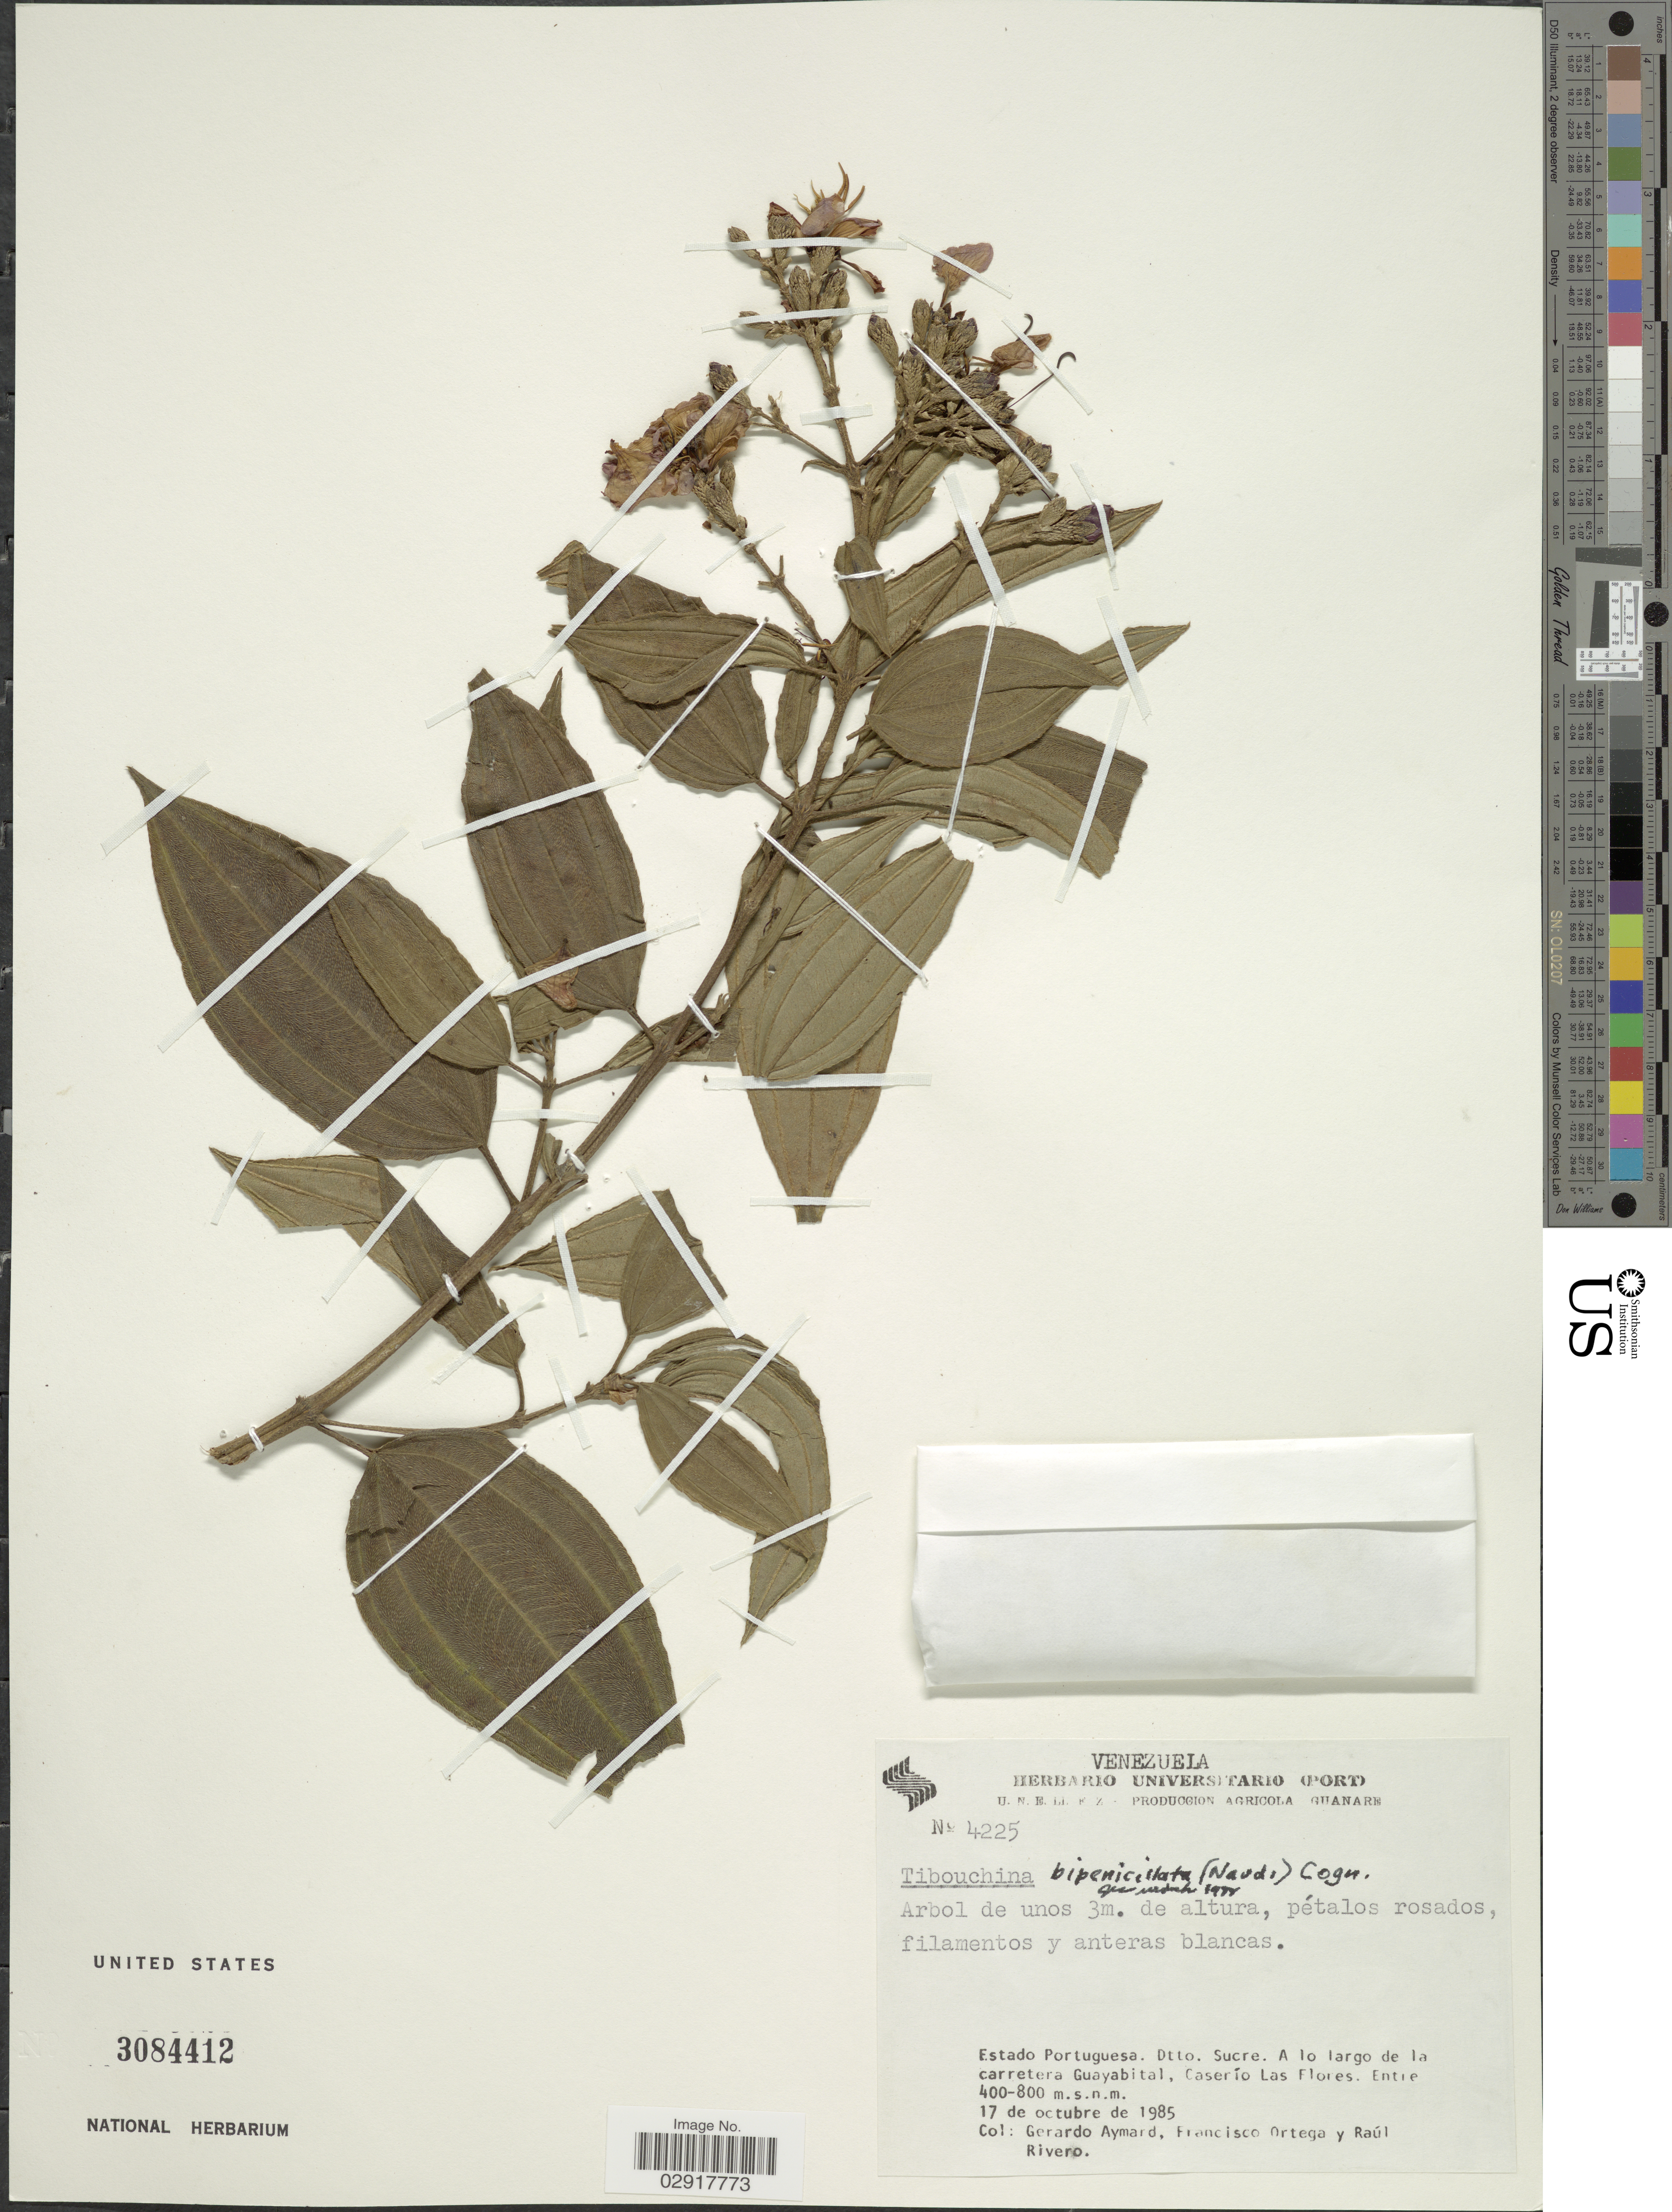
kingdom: Plantae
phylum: Tracheophyta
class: Magnoliopsida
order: Myrtales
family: Melastomataceae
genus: Tibouchina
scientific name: Tibouchina bipenicillata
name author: (Naudin) Cogn.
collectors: G. A. Aymard, F. J. Ortega & R. Rivero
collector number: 4225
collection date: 1985-10-17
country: Venezuela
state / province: Portuguesa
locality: Estado Portuguesa. Dtto. Sucre. A lo largo de la carretera Guayabital, Caserío Las Flores.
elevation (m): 400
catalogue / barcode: US 3084412